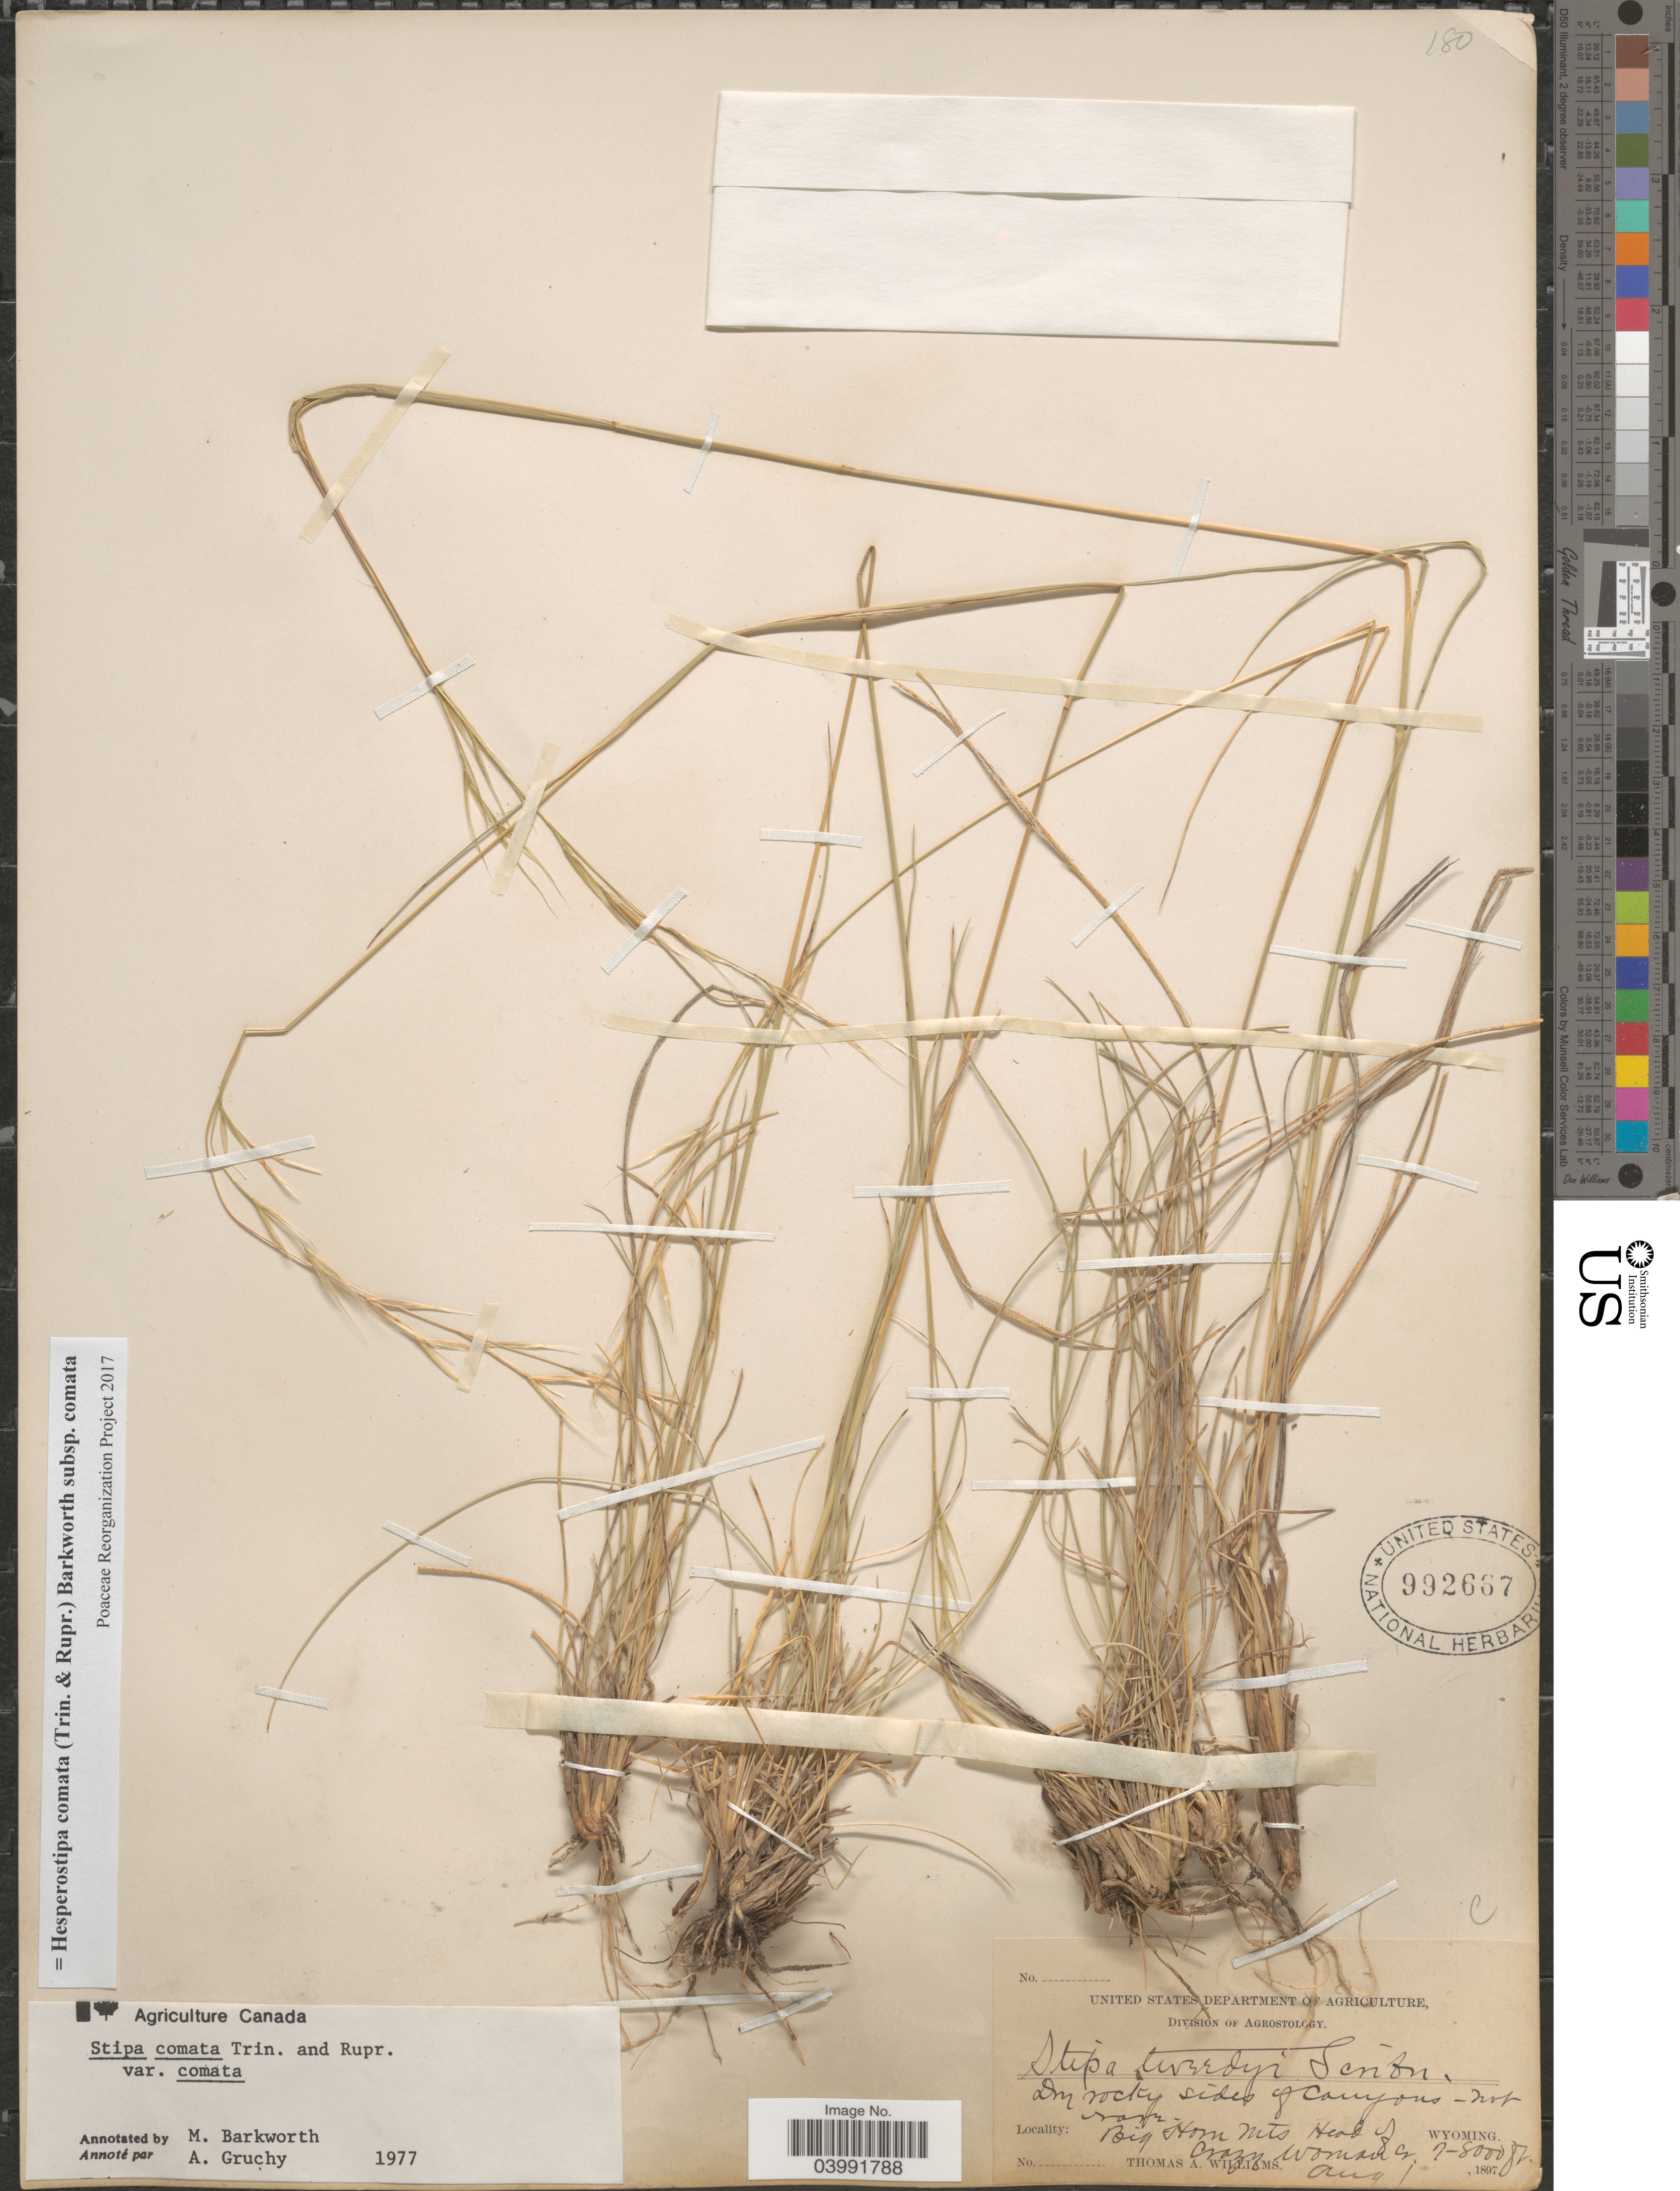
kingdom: Plantae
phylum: Tracheophyta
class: Liliopsida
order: Poales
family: Poaceae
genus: Hesperostipa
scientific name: Hesperostipa comata subsp. comata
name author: (Trin. & Rupr.) Barkworth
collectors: T. A. Williams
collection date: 1897-08-01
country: United States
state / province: Wyoming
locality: Dry rocky sides of canyons. Big Horn Mts. Head of Crazy Woman Cr.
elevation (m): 2134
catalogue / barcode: US 992667